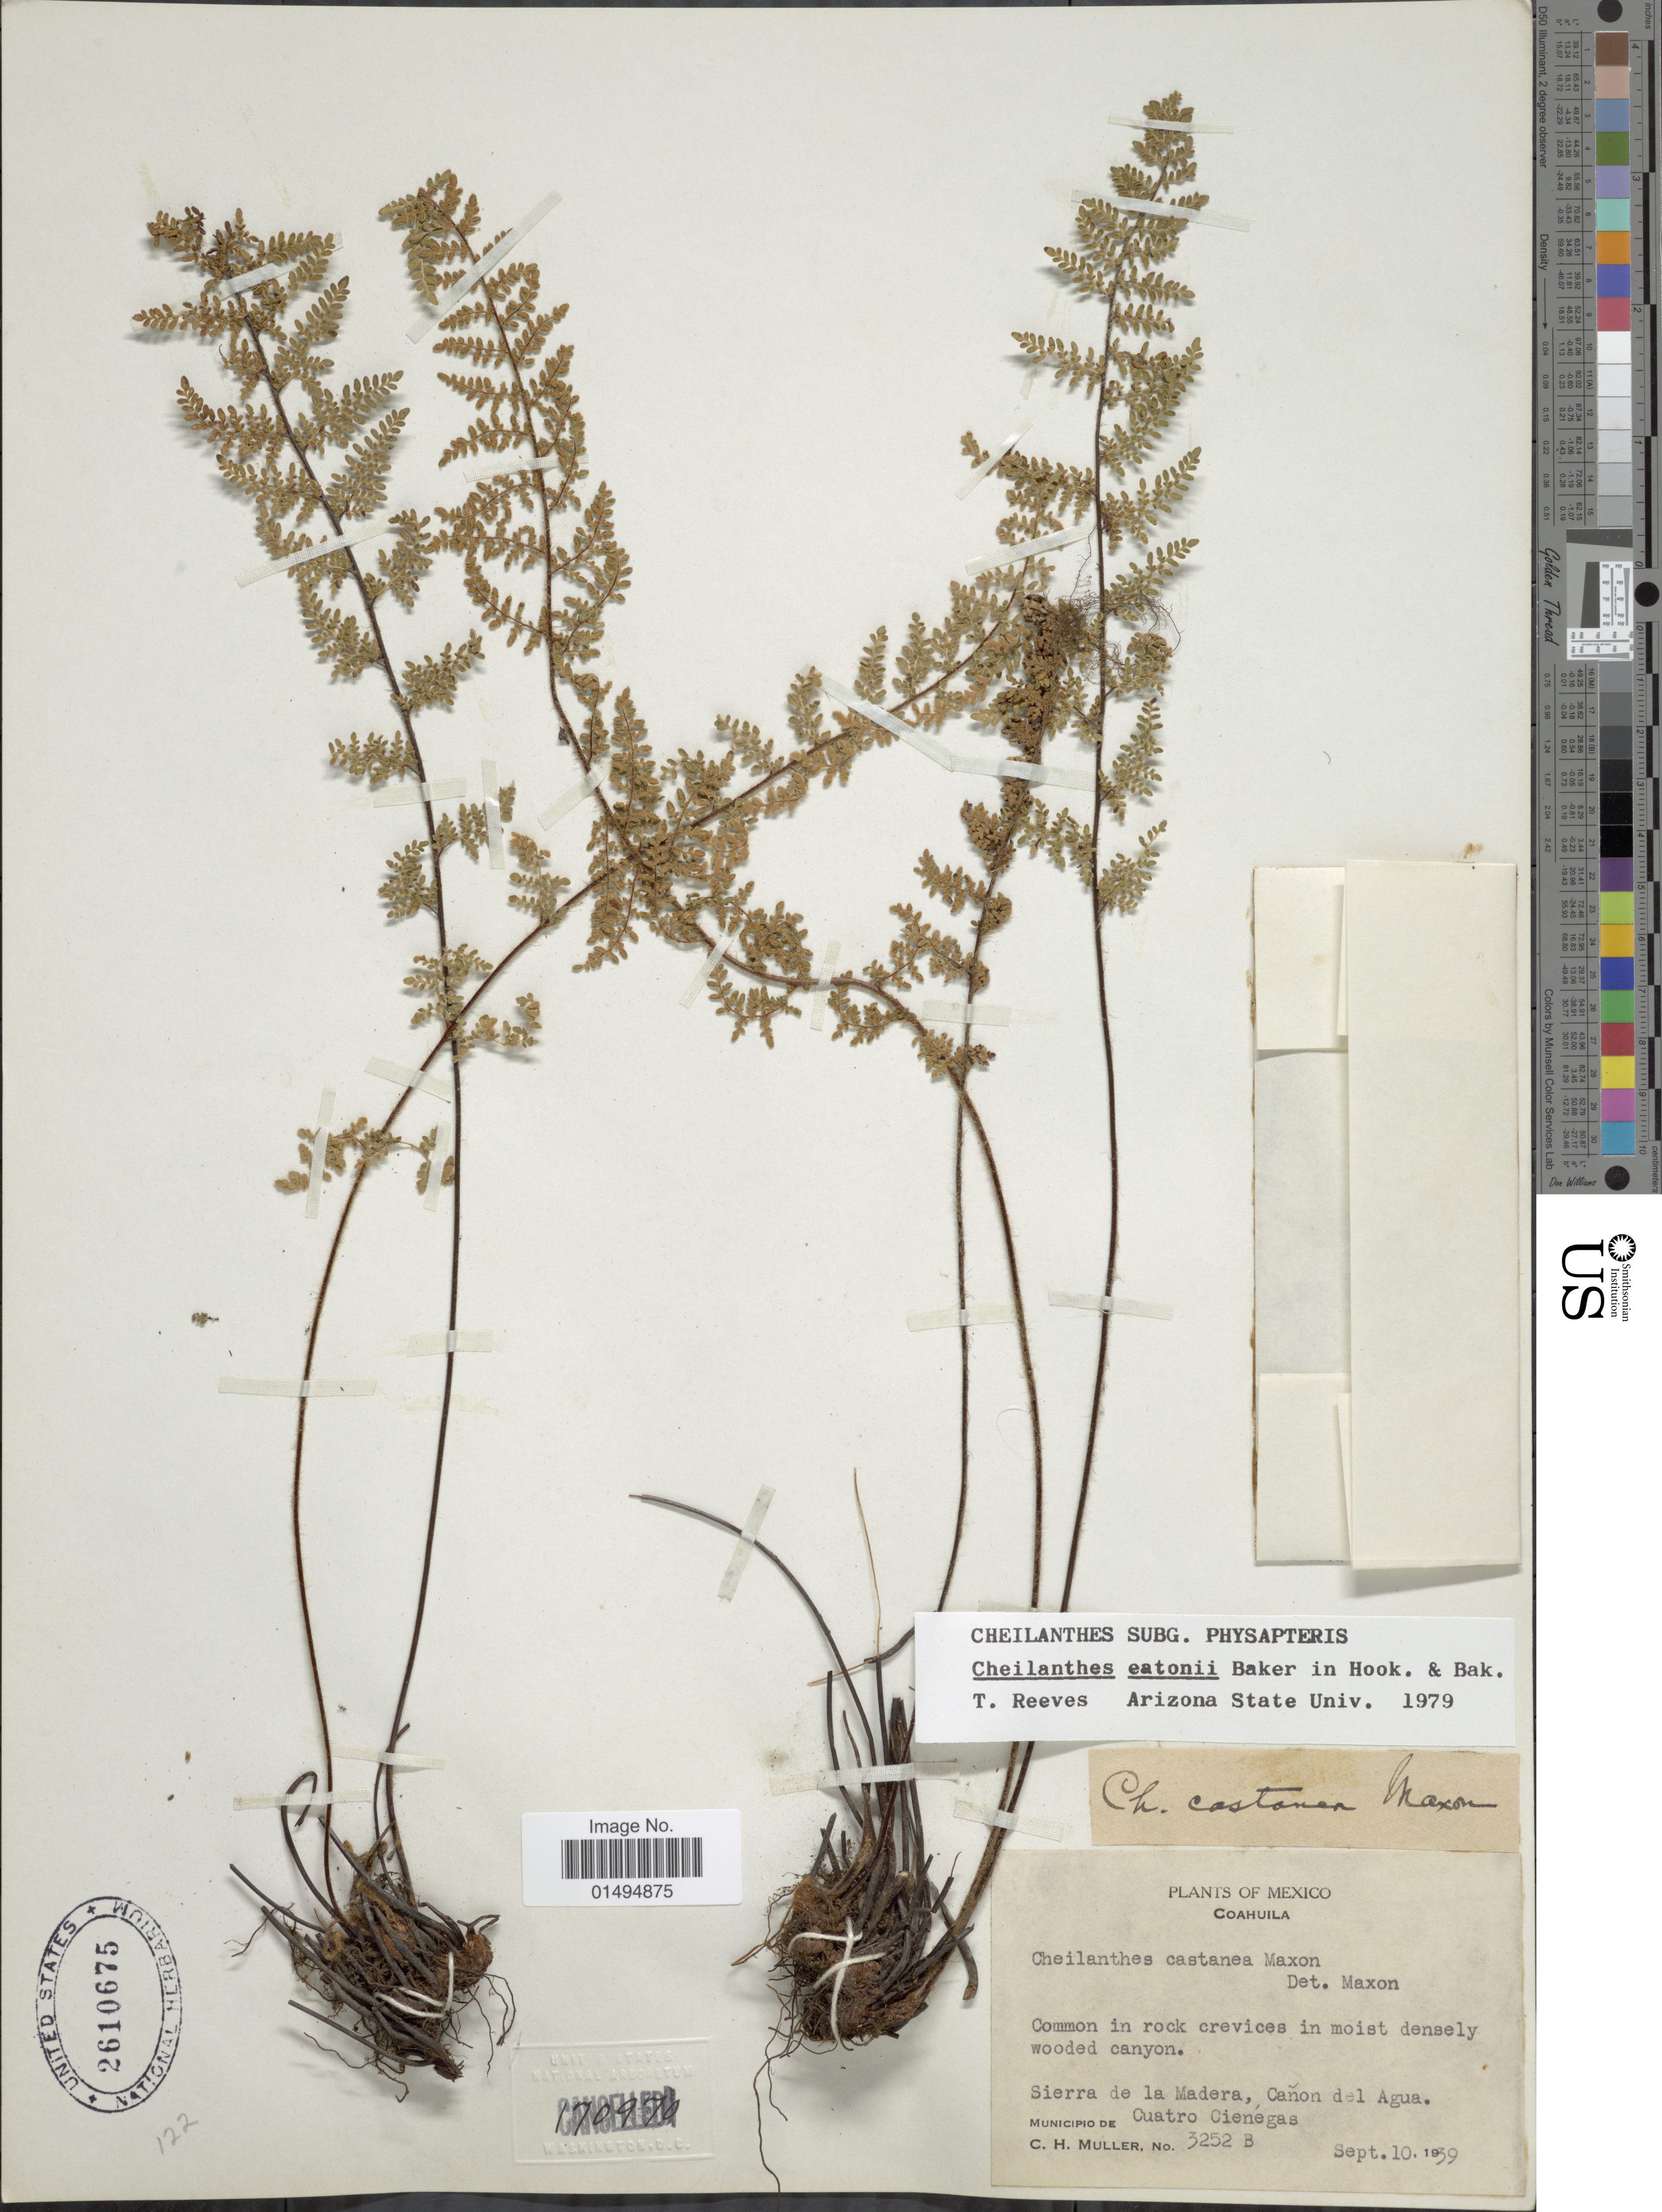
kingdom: Plantae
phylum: Tracheophyta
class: Polypodiopsida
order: Polypodiales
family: Pteridaceae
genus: Myriopteris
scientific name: Myriopteris rufa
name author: Fée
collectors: C. H. Müller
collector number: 3252B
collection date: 1939-09-10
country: Mexico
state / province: Coahuila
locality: Coahuila, Common in rock crevices in moist densely wooded canyon, Sierra de La Madera, Canon del Agua,Municipio de Cuatro Cienegas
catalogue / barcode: US 2610675